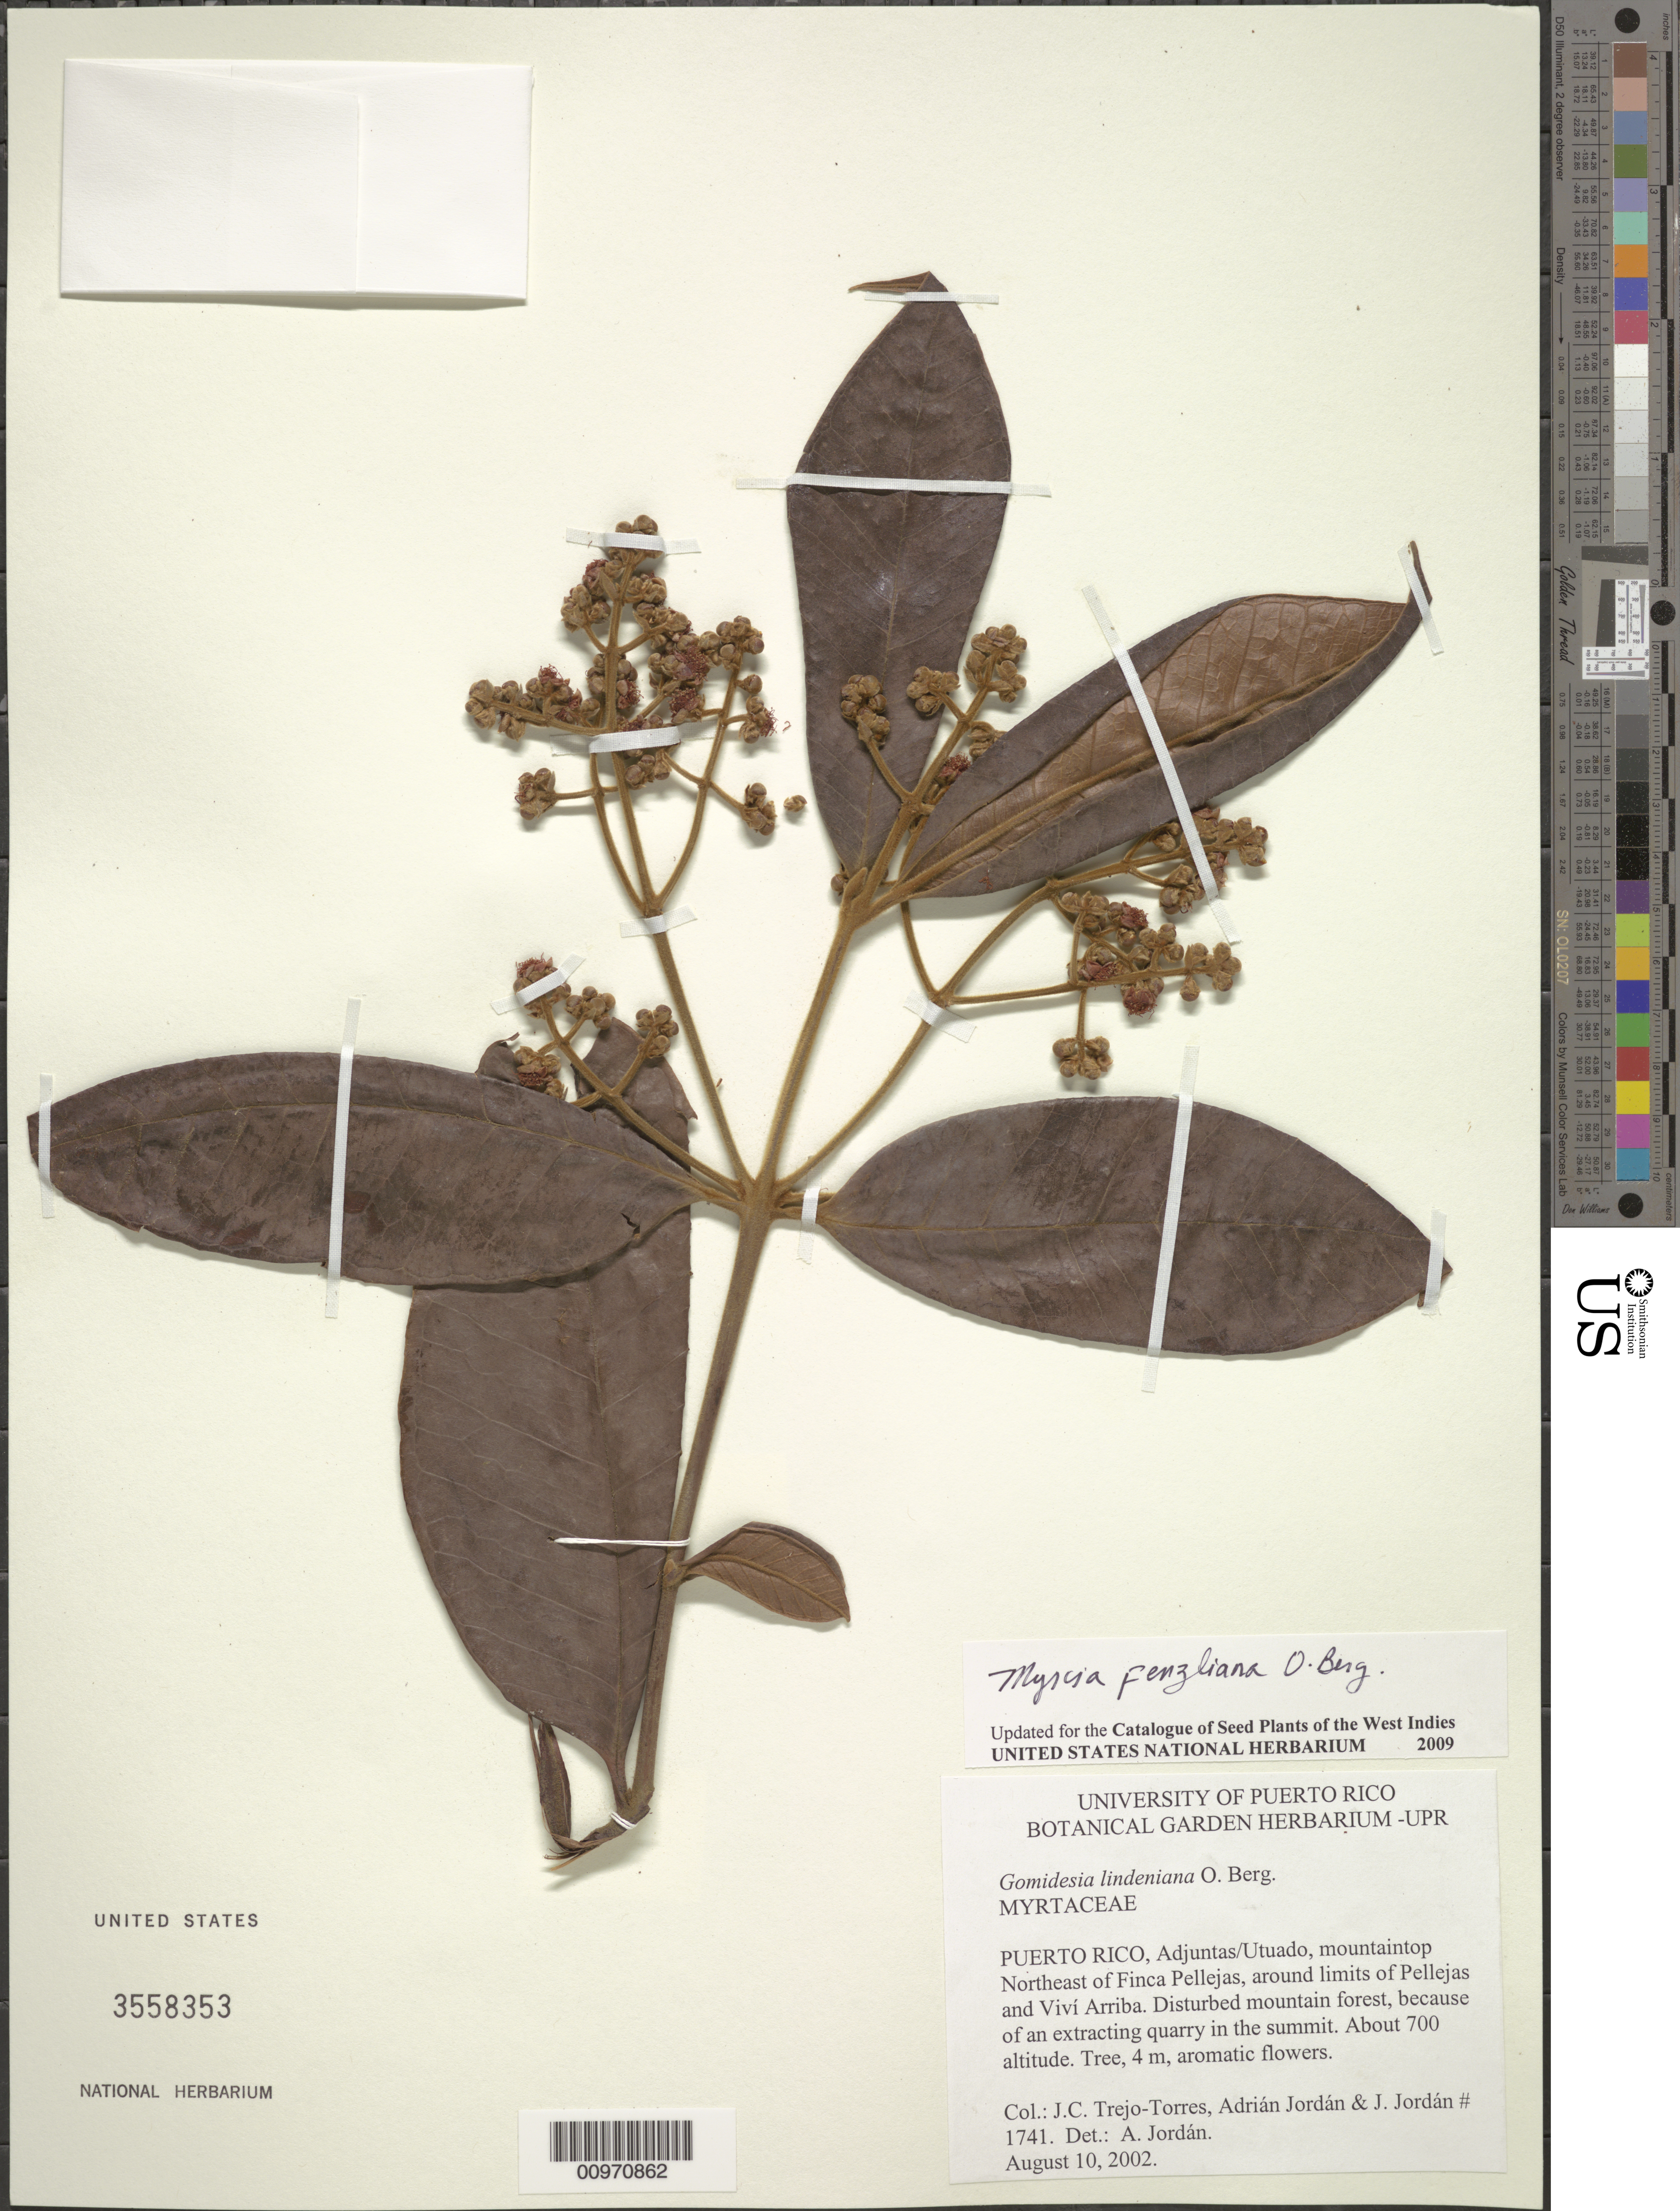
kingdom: Plantae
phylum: Tracheophyta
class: Magnoliopsida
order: Myrtales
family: Myrtaceae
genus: Myrcia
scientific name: Myrcia fenzliana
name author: O. Berg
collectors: J. C. Trejo-Torres, A. Jordan & J. Jordan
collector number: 1741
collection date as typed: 10 Aug 2002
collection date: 2002-08-10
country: Puerto Rico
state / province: Adjuntas/Utuado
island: Puerto Rico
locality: Northeast of Finca Pellejas, around limits of Pellejas and Viví Arriba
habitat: Disturbed mountain forest, because of an extracting quarry in the summit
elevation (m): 700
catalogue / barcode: US 3558353